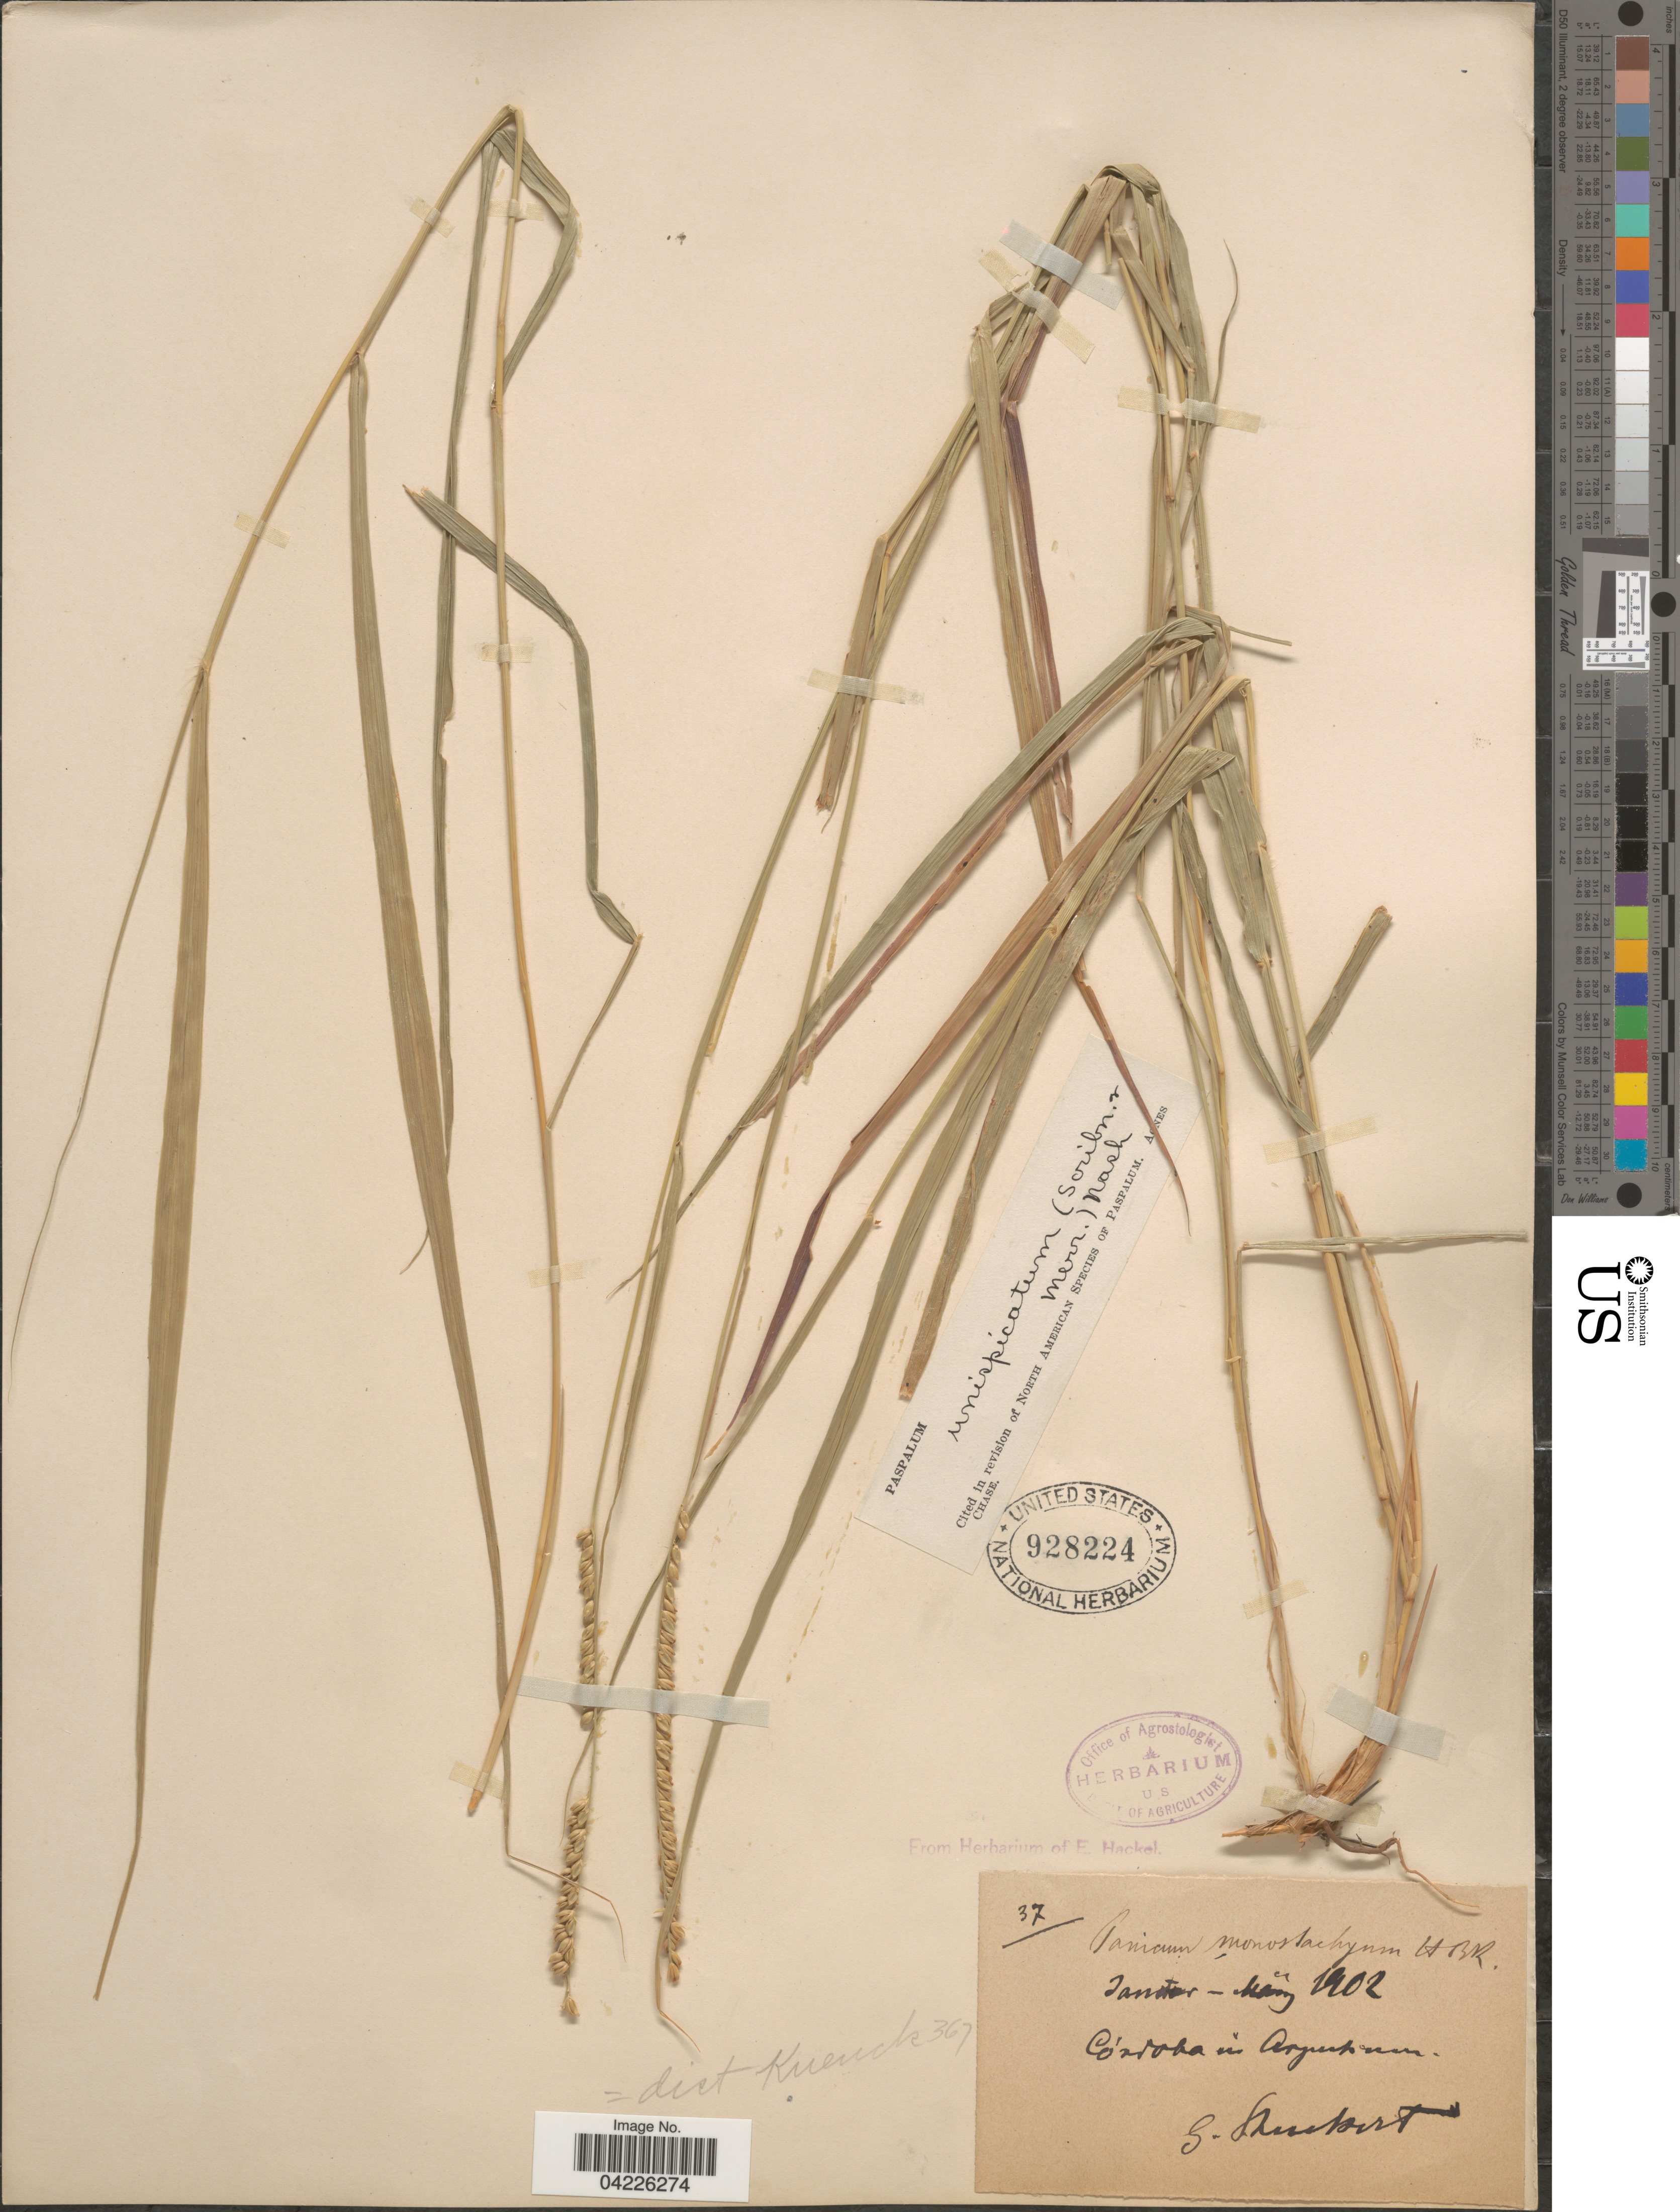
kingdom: Plantae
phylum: Tracheophyta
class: Liliopsida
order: Poales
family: Poaceae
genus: Paspalum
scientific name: Paspalum unispicatum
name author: (Scribn. & Merr.) Nash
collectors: G. Stuckert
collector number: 37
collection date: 1902-01/1902-05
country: Argentina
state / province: Cordoba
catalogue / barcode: US 928224